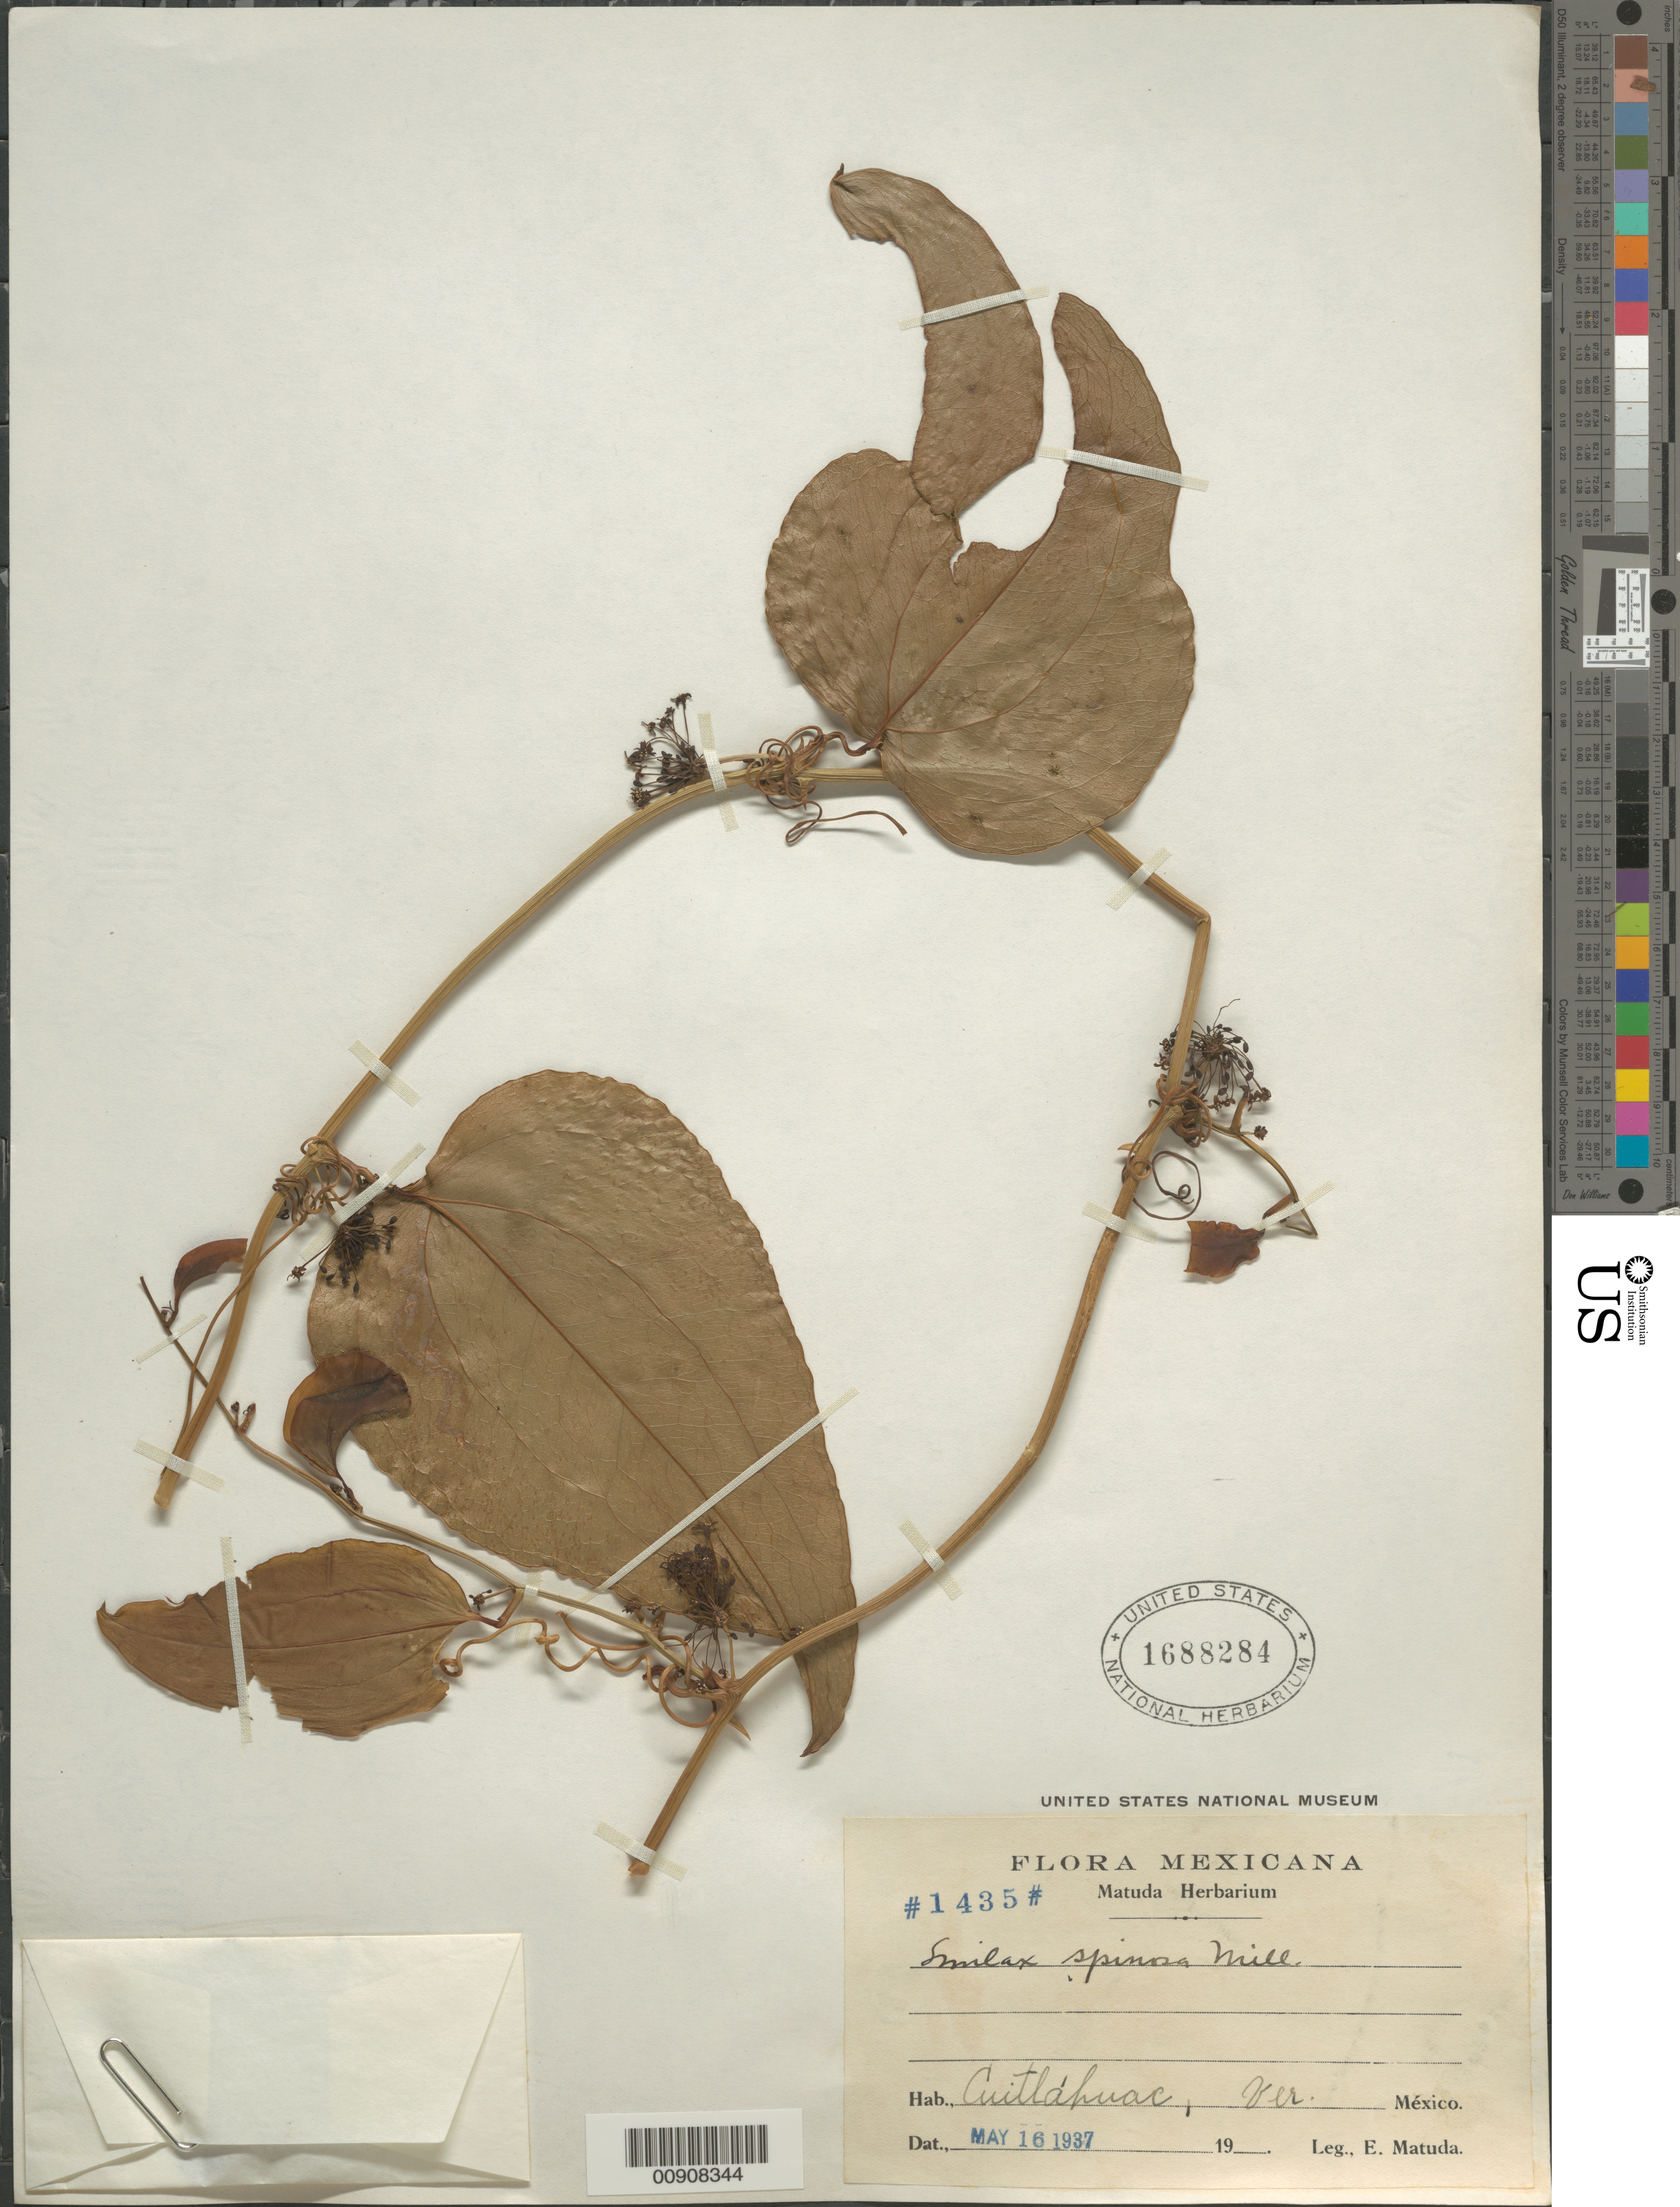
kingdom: Plantae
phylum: Tracheophyta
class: Liliopsida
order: Liliales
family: Smilacaceae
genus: Smilax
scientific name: Smilax spinosa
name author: Mill.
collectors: E. Matuda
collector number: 1435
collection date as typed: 16 May 1937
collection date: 1937-05-16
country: Mexico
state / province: Veracruz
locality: Cuitláhuac, Veracruz.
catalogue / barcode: US 1688284